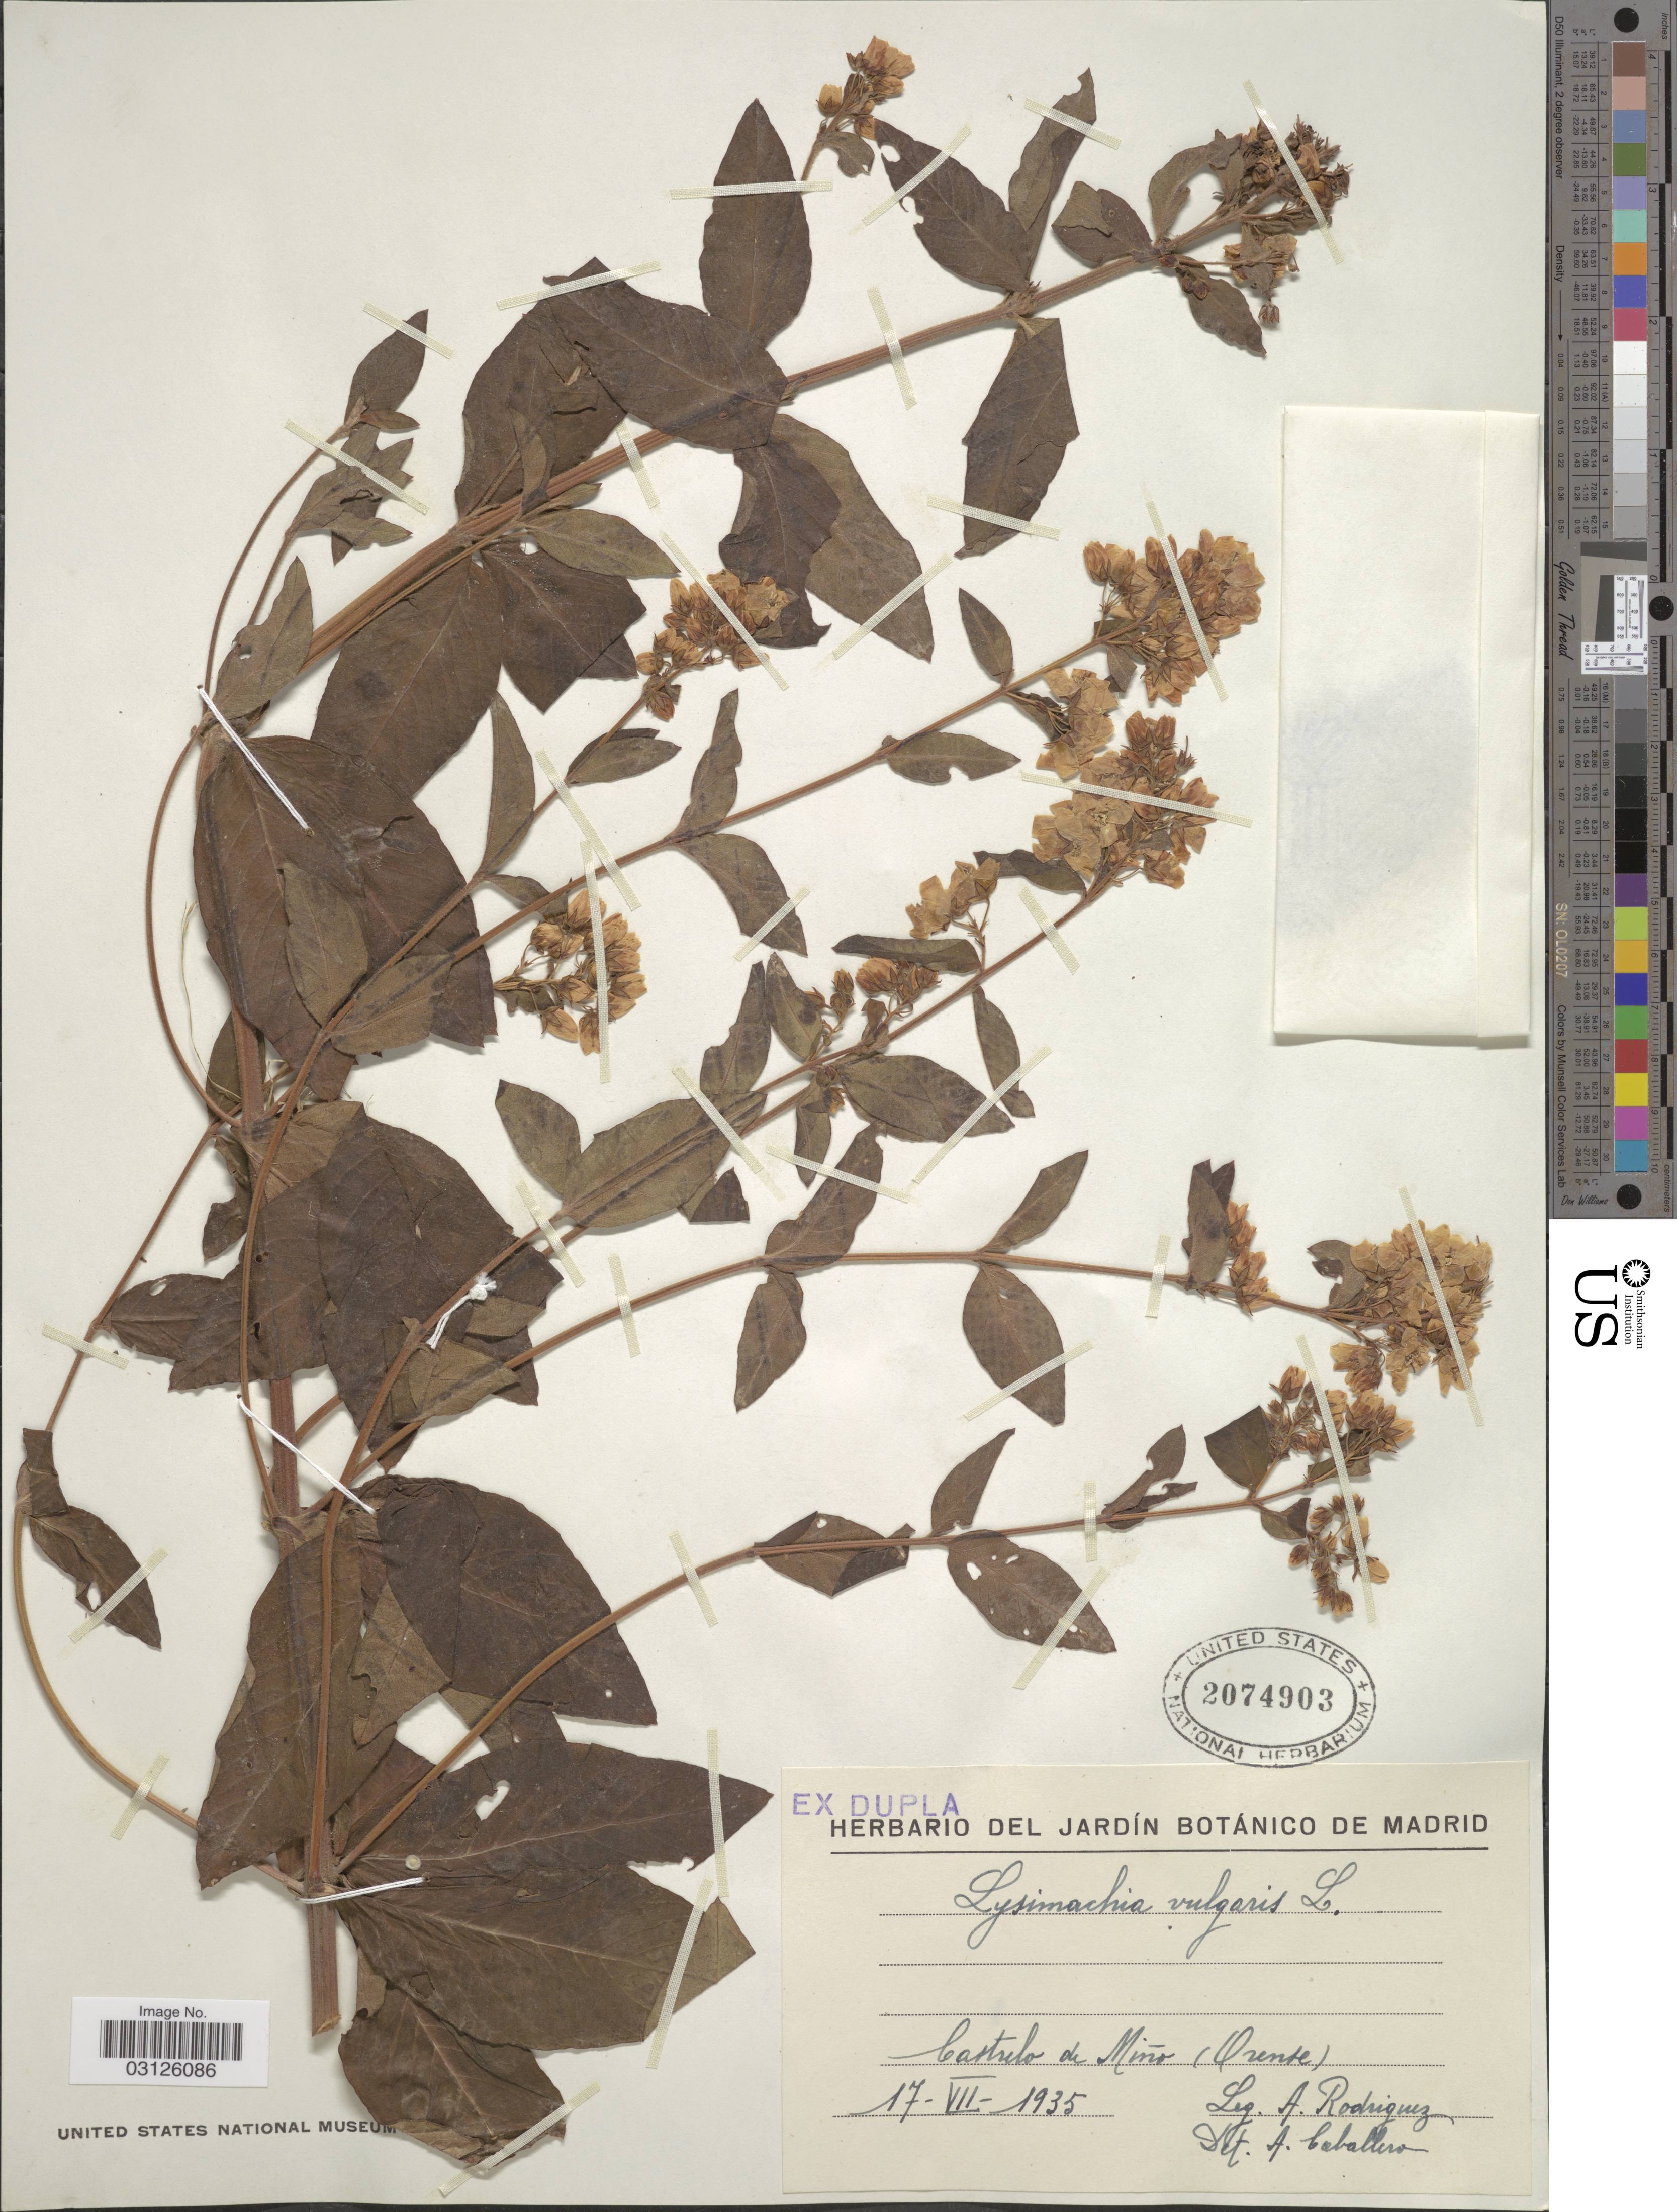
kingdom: Plantae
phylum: Tracheophyta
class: Magnoliopsida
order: Ericales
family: Primulaceae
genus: Lysimachia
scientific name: Lysimachia thyrsiflora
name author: L.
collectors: A. Rodriguez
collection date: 1935-07-17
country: Spain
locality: Castrelo de Miño (Orente).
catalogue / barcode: US 2074903